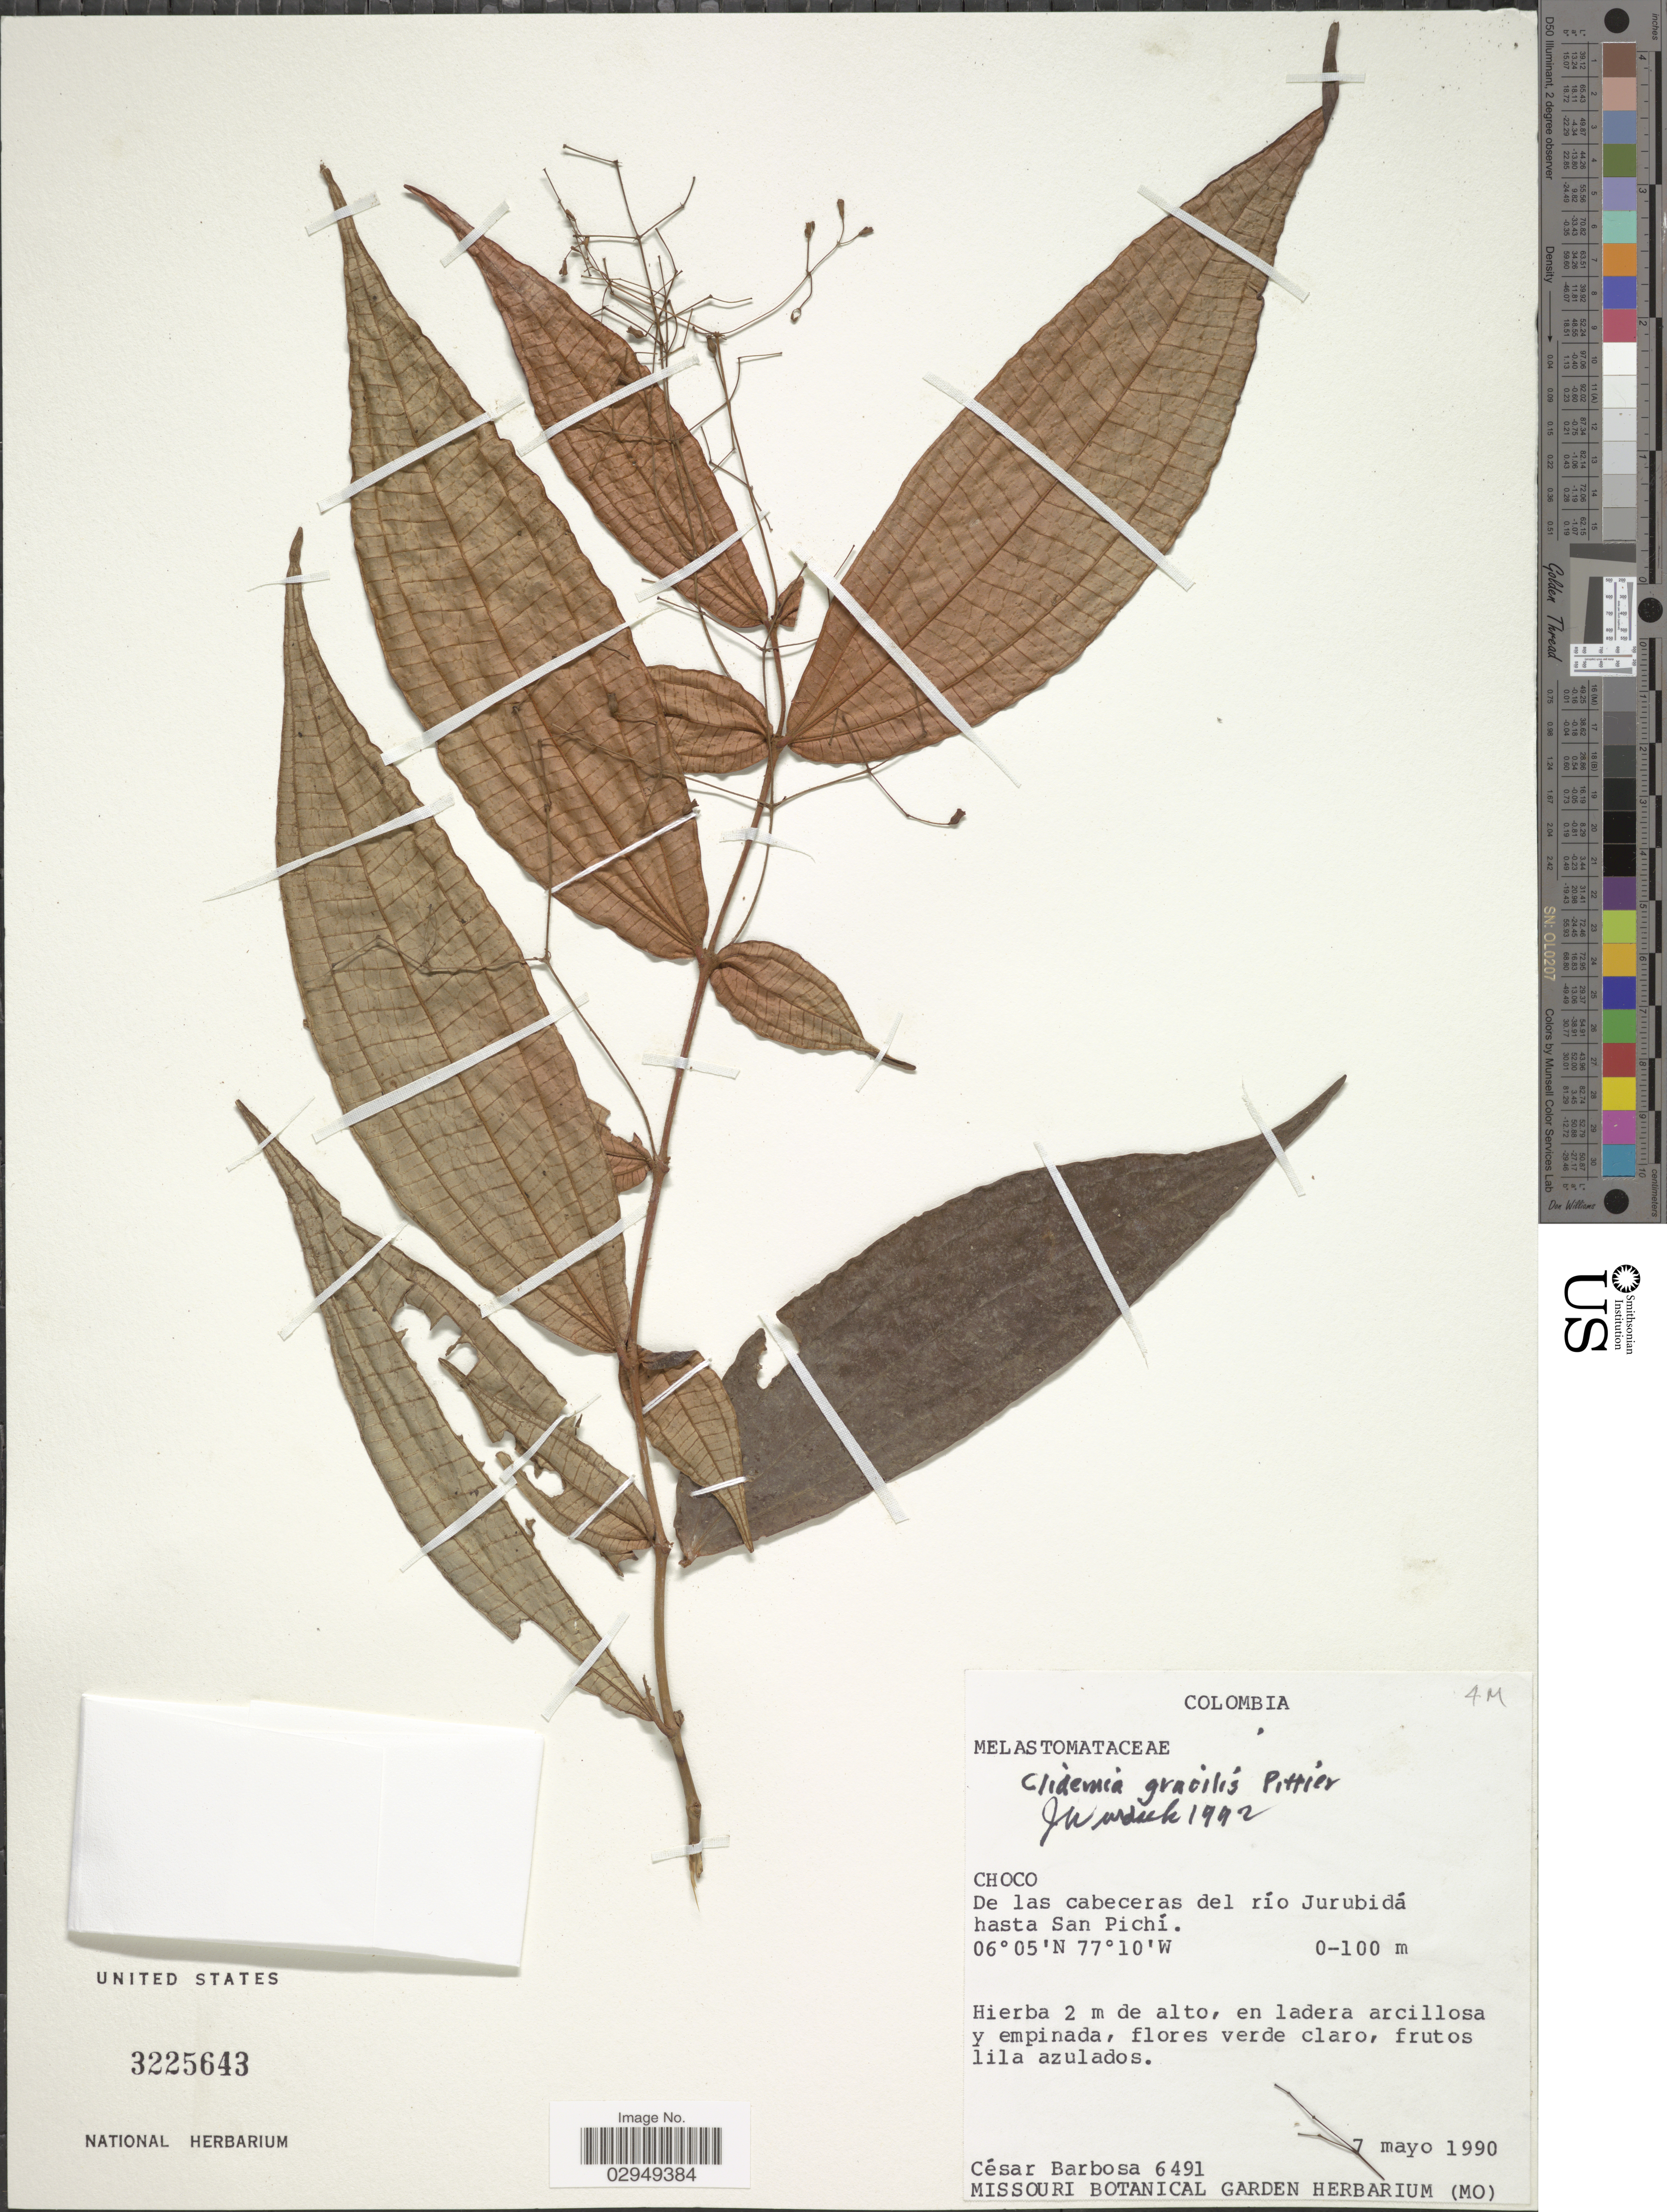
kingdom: Plantae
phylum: Tracheophyta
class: Magnoliopsida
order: Myrtales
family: Melastomataceae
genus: Clidemia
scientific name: Clidemia gracilis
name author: Pittier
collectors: C. E. Barbosa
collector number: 6491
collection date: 1990-05-07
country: Colombia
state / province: Chocó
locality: Choco. De las caveceras del río Jurubidá hasta San Pichí.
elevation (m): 0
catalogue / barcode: US 3225643